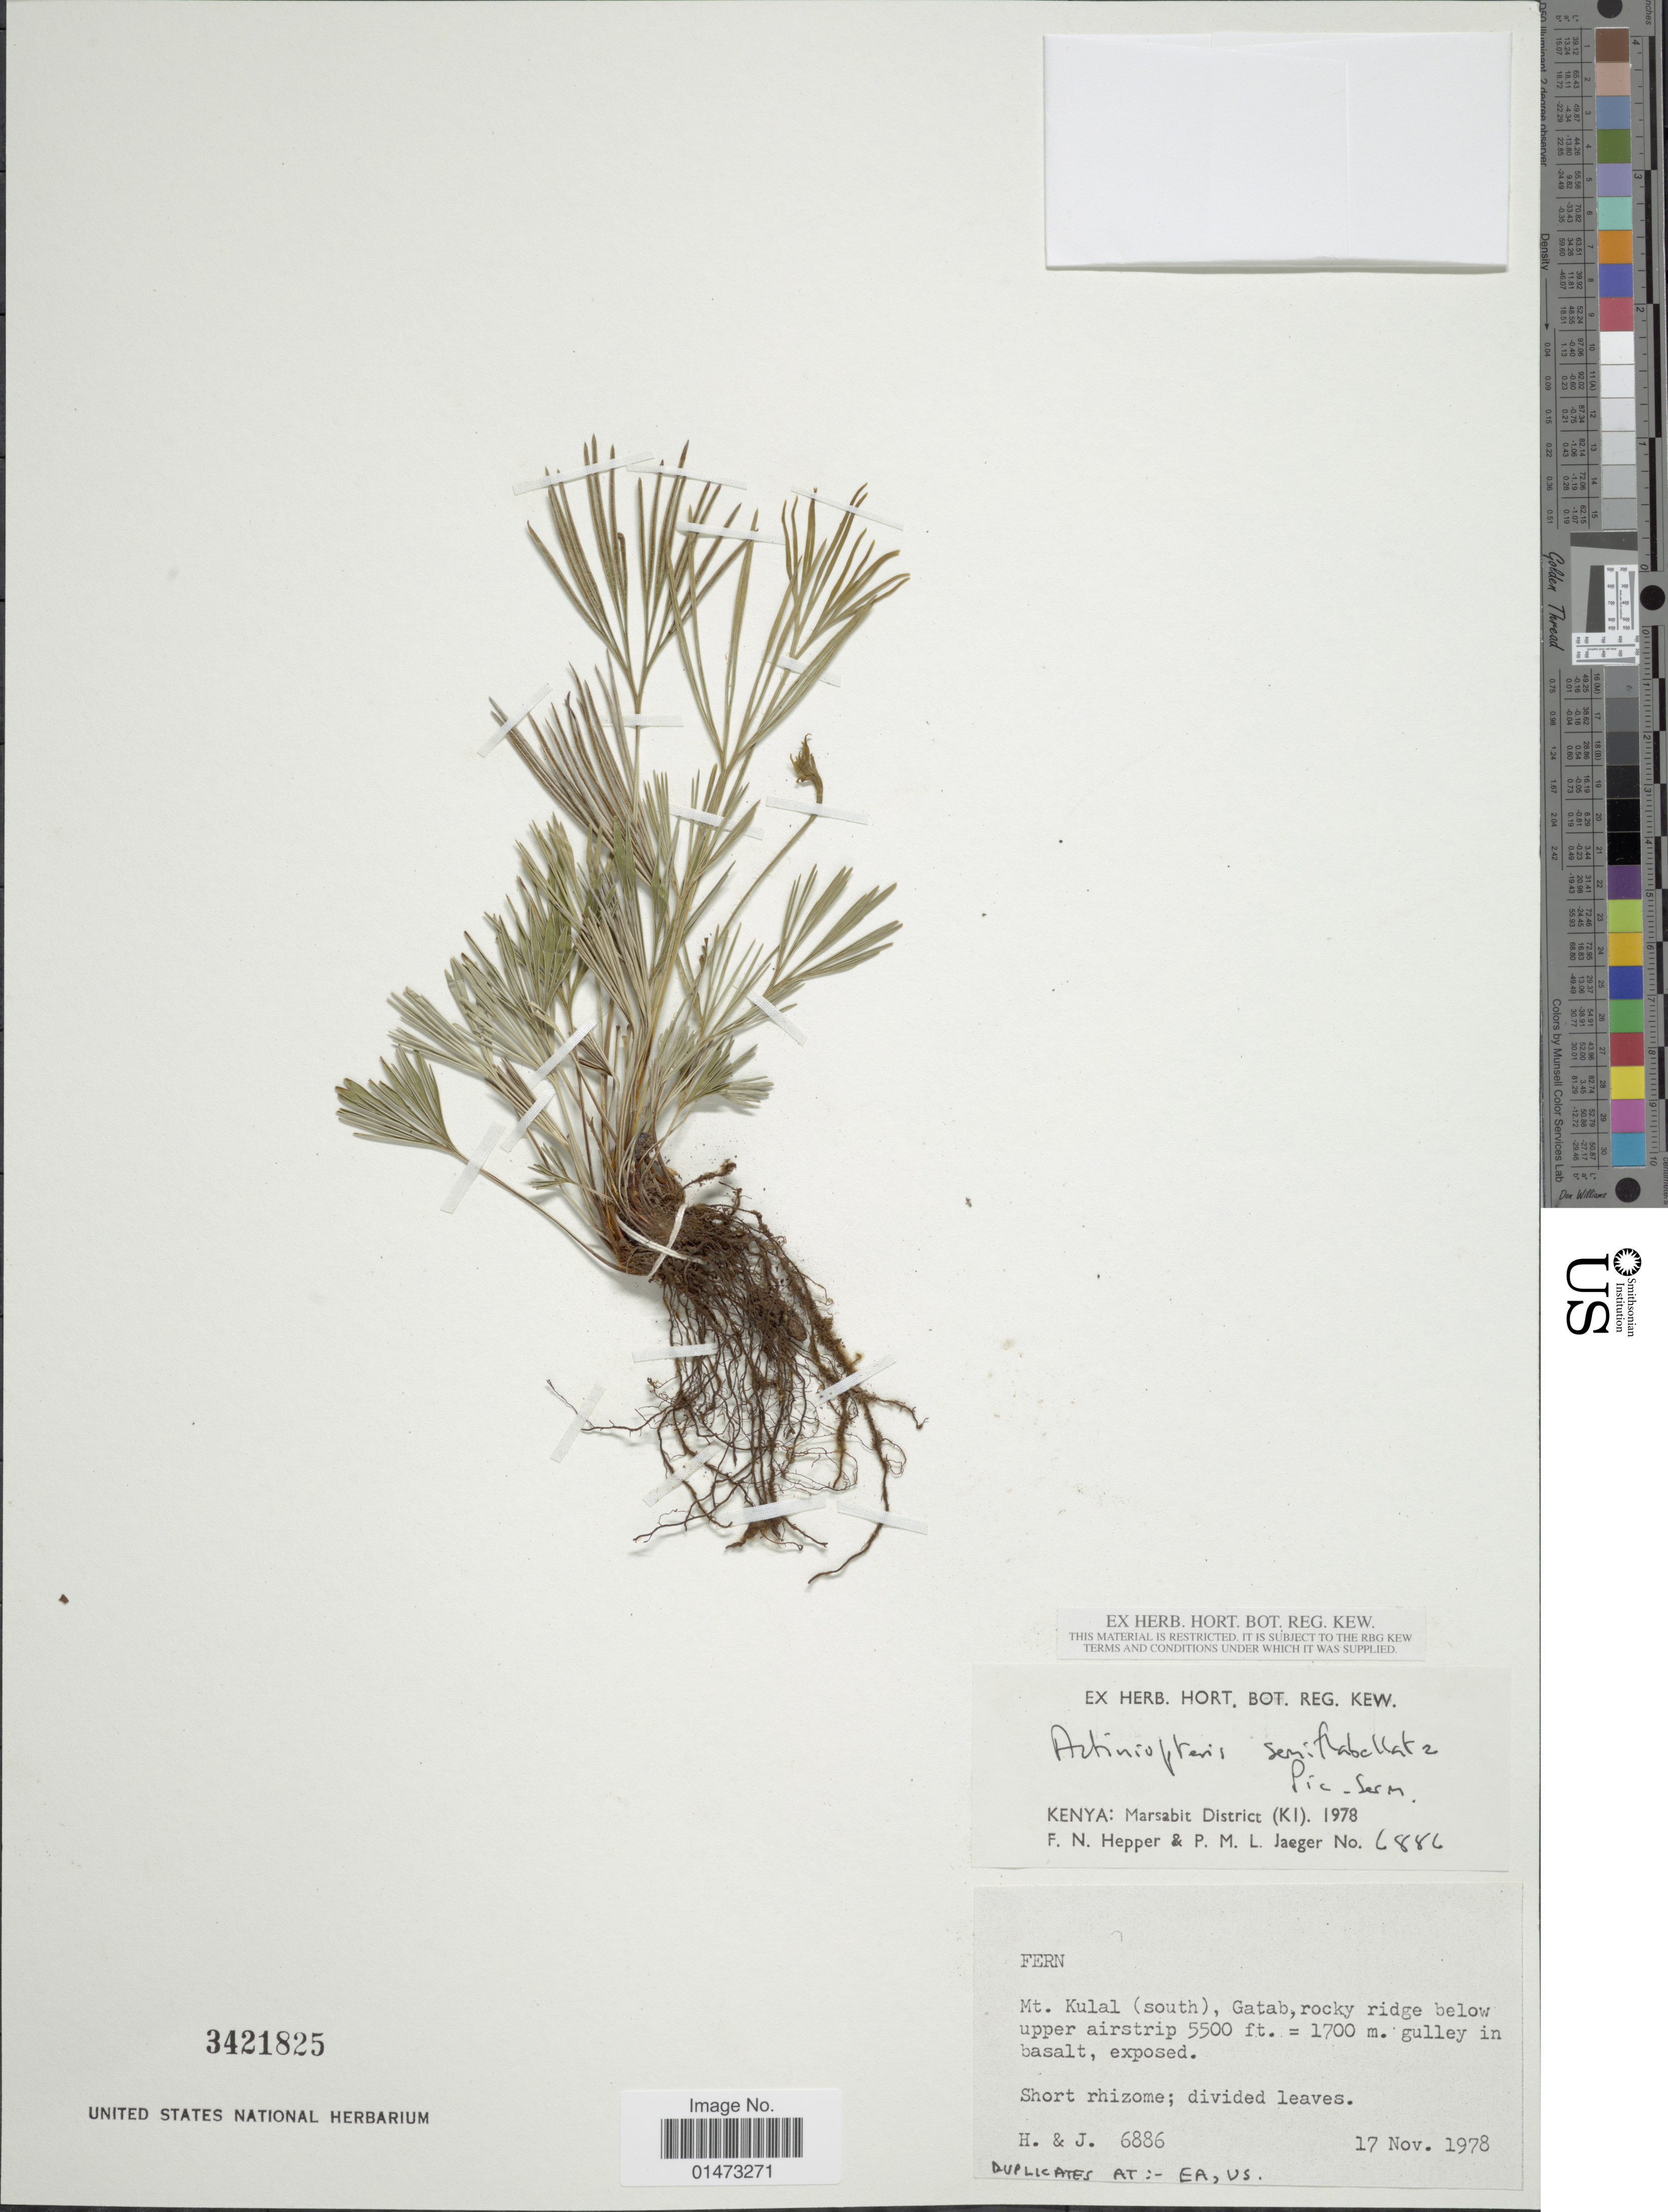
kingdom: Plantae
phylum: Tracheophyta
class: Polypodiopsida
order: Polypodiales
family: Pteridaceae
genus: Actiniopteris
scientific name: Actiniopteris semiflabellata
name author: Pic. Serm.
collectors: F. Hepper & P. Jaeger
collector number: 6886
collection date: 1978-11-17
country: Kenya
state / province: Marsabit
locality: Mt. Kulal (south), Gatab, rocky ridge below upper airstrip.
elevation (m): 1676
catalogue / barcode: US 3421825